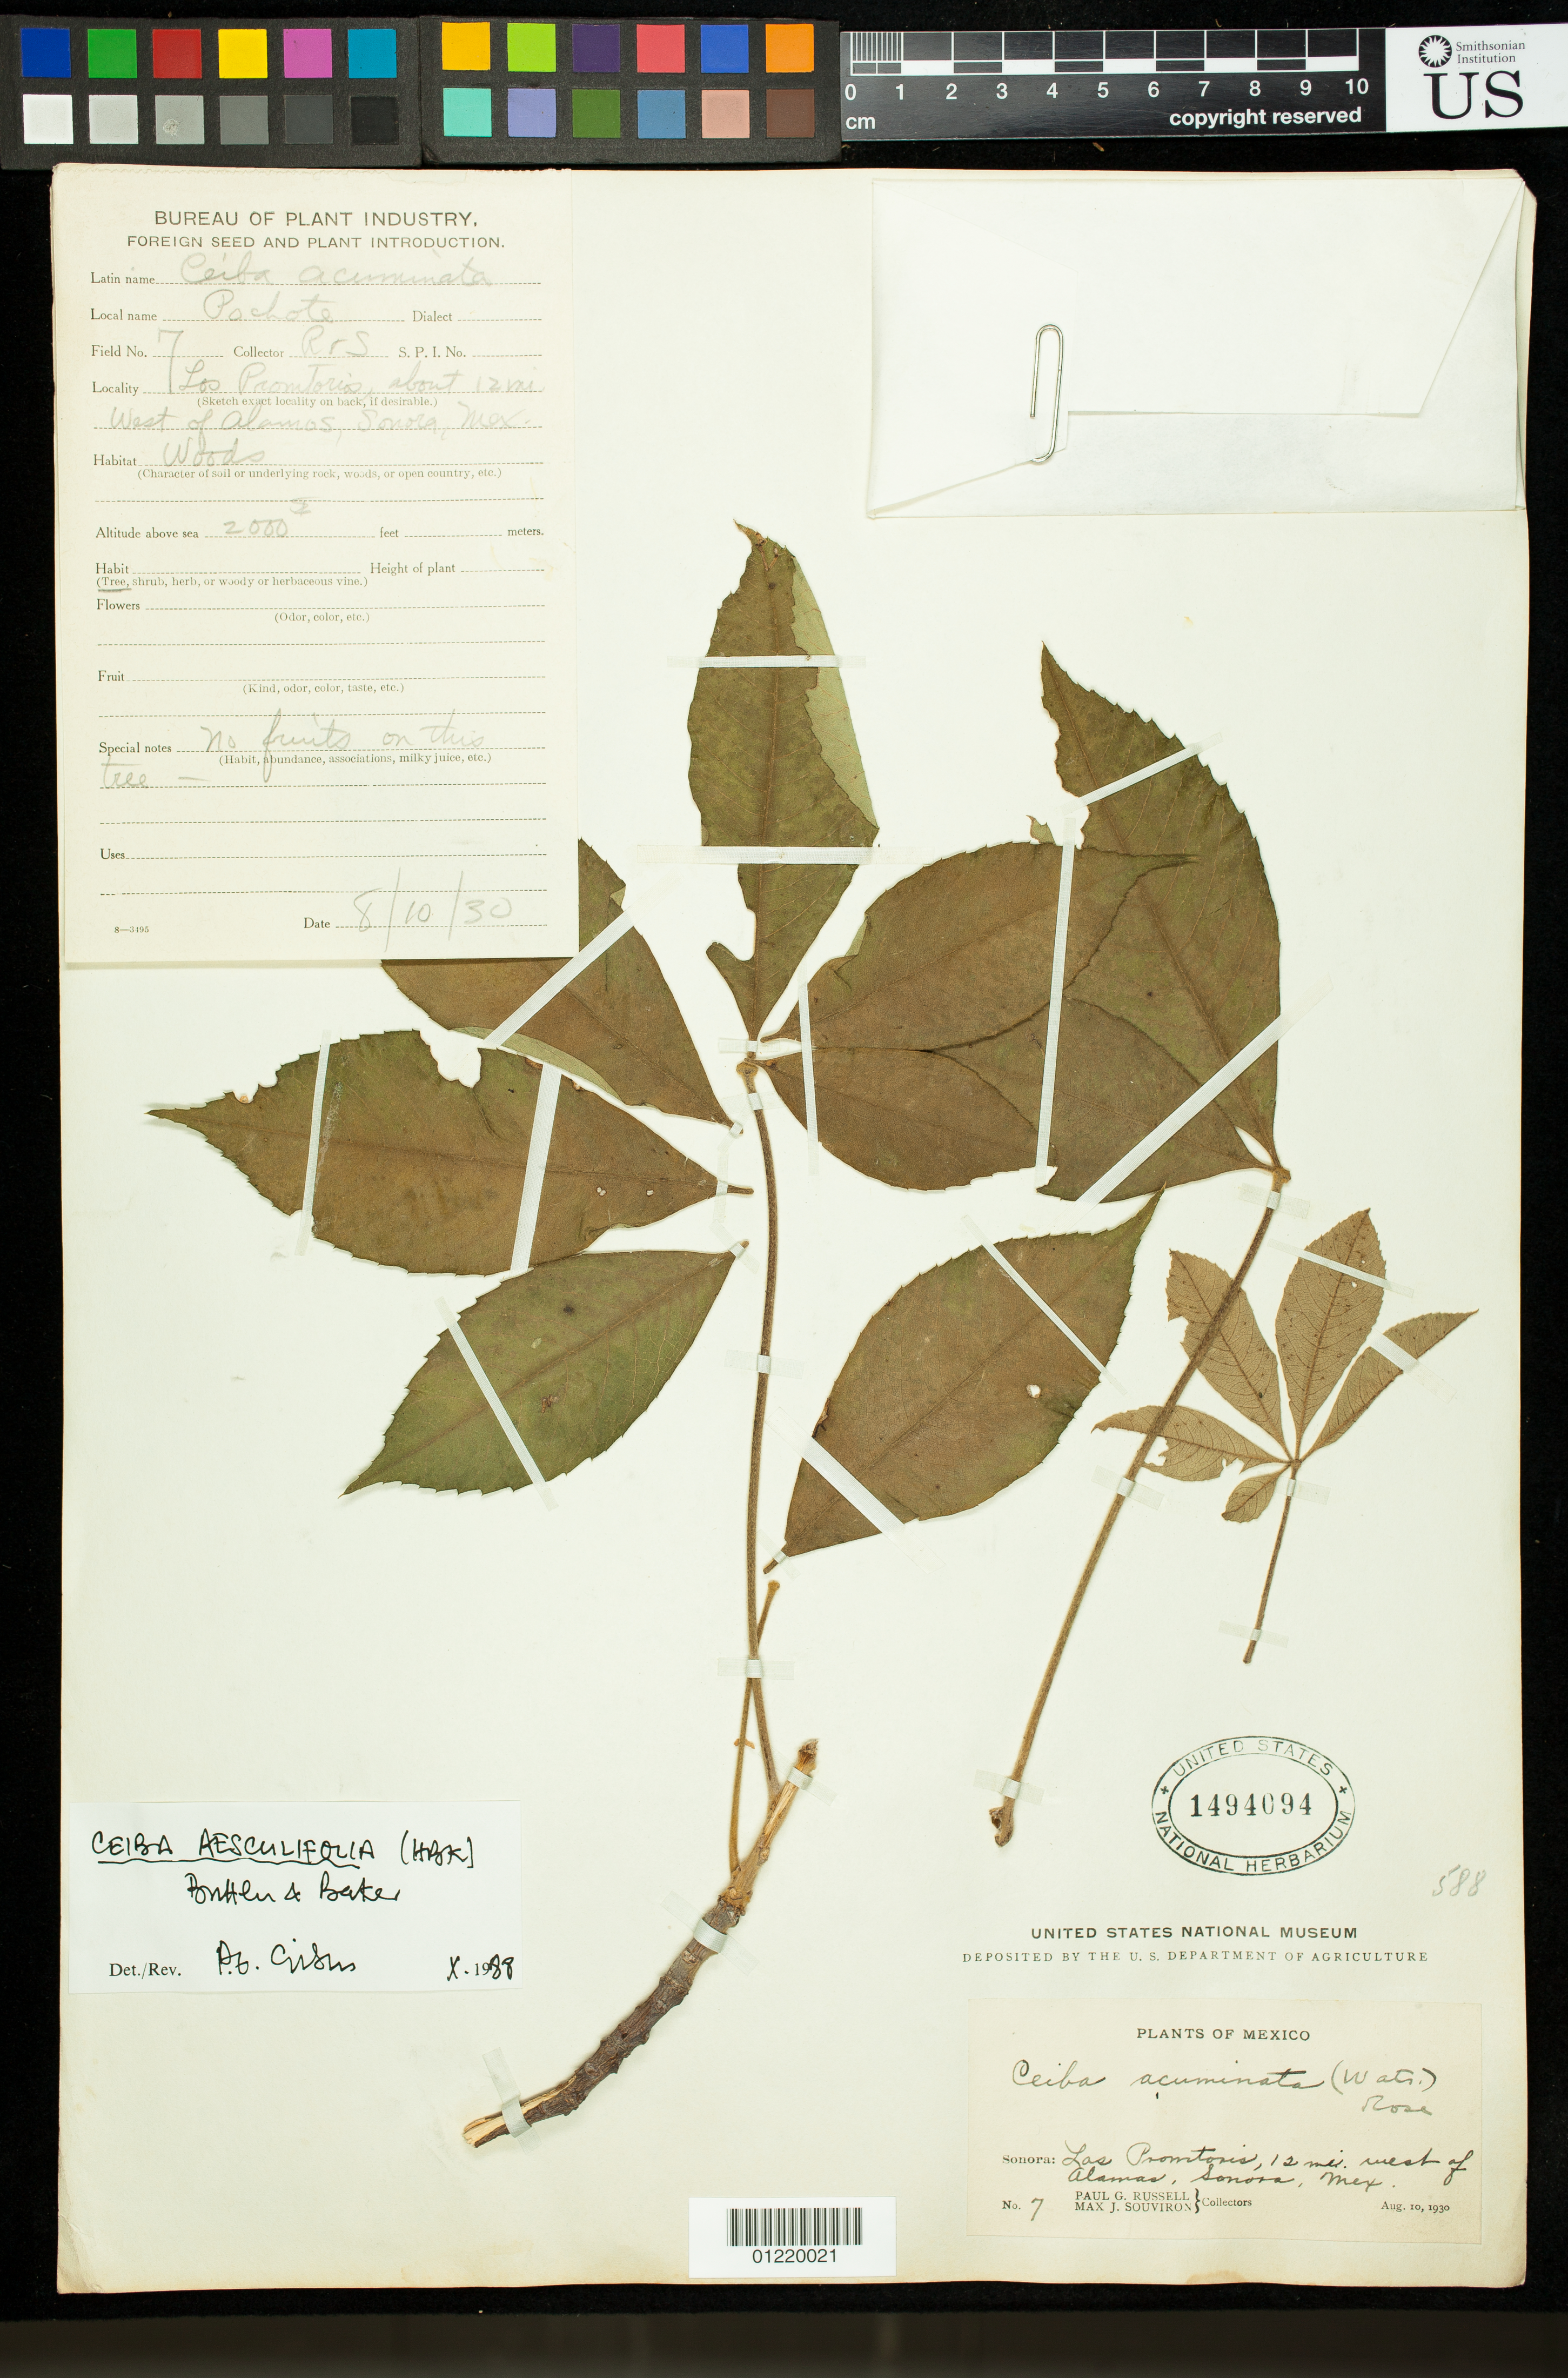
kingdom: Plantae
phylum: Tracheophyta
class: Magnoliopsida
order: Malvales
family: Malvaceae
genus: Ceiba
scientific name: Ceiba aesculifolia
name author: (Kunth) Britten & Baker f.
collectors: P. G. Russell & M. J. Souviron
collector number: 7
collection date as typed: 8/10/1930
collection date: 1930-08-10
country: Mexico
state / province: Sonora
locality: Sonora: Los Promtoris, 12 mls west of Alamos.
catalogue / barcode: US 1494094